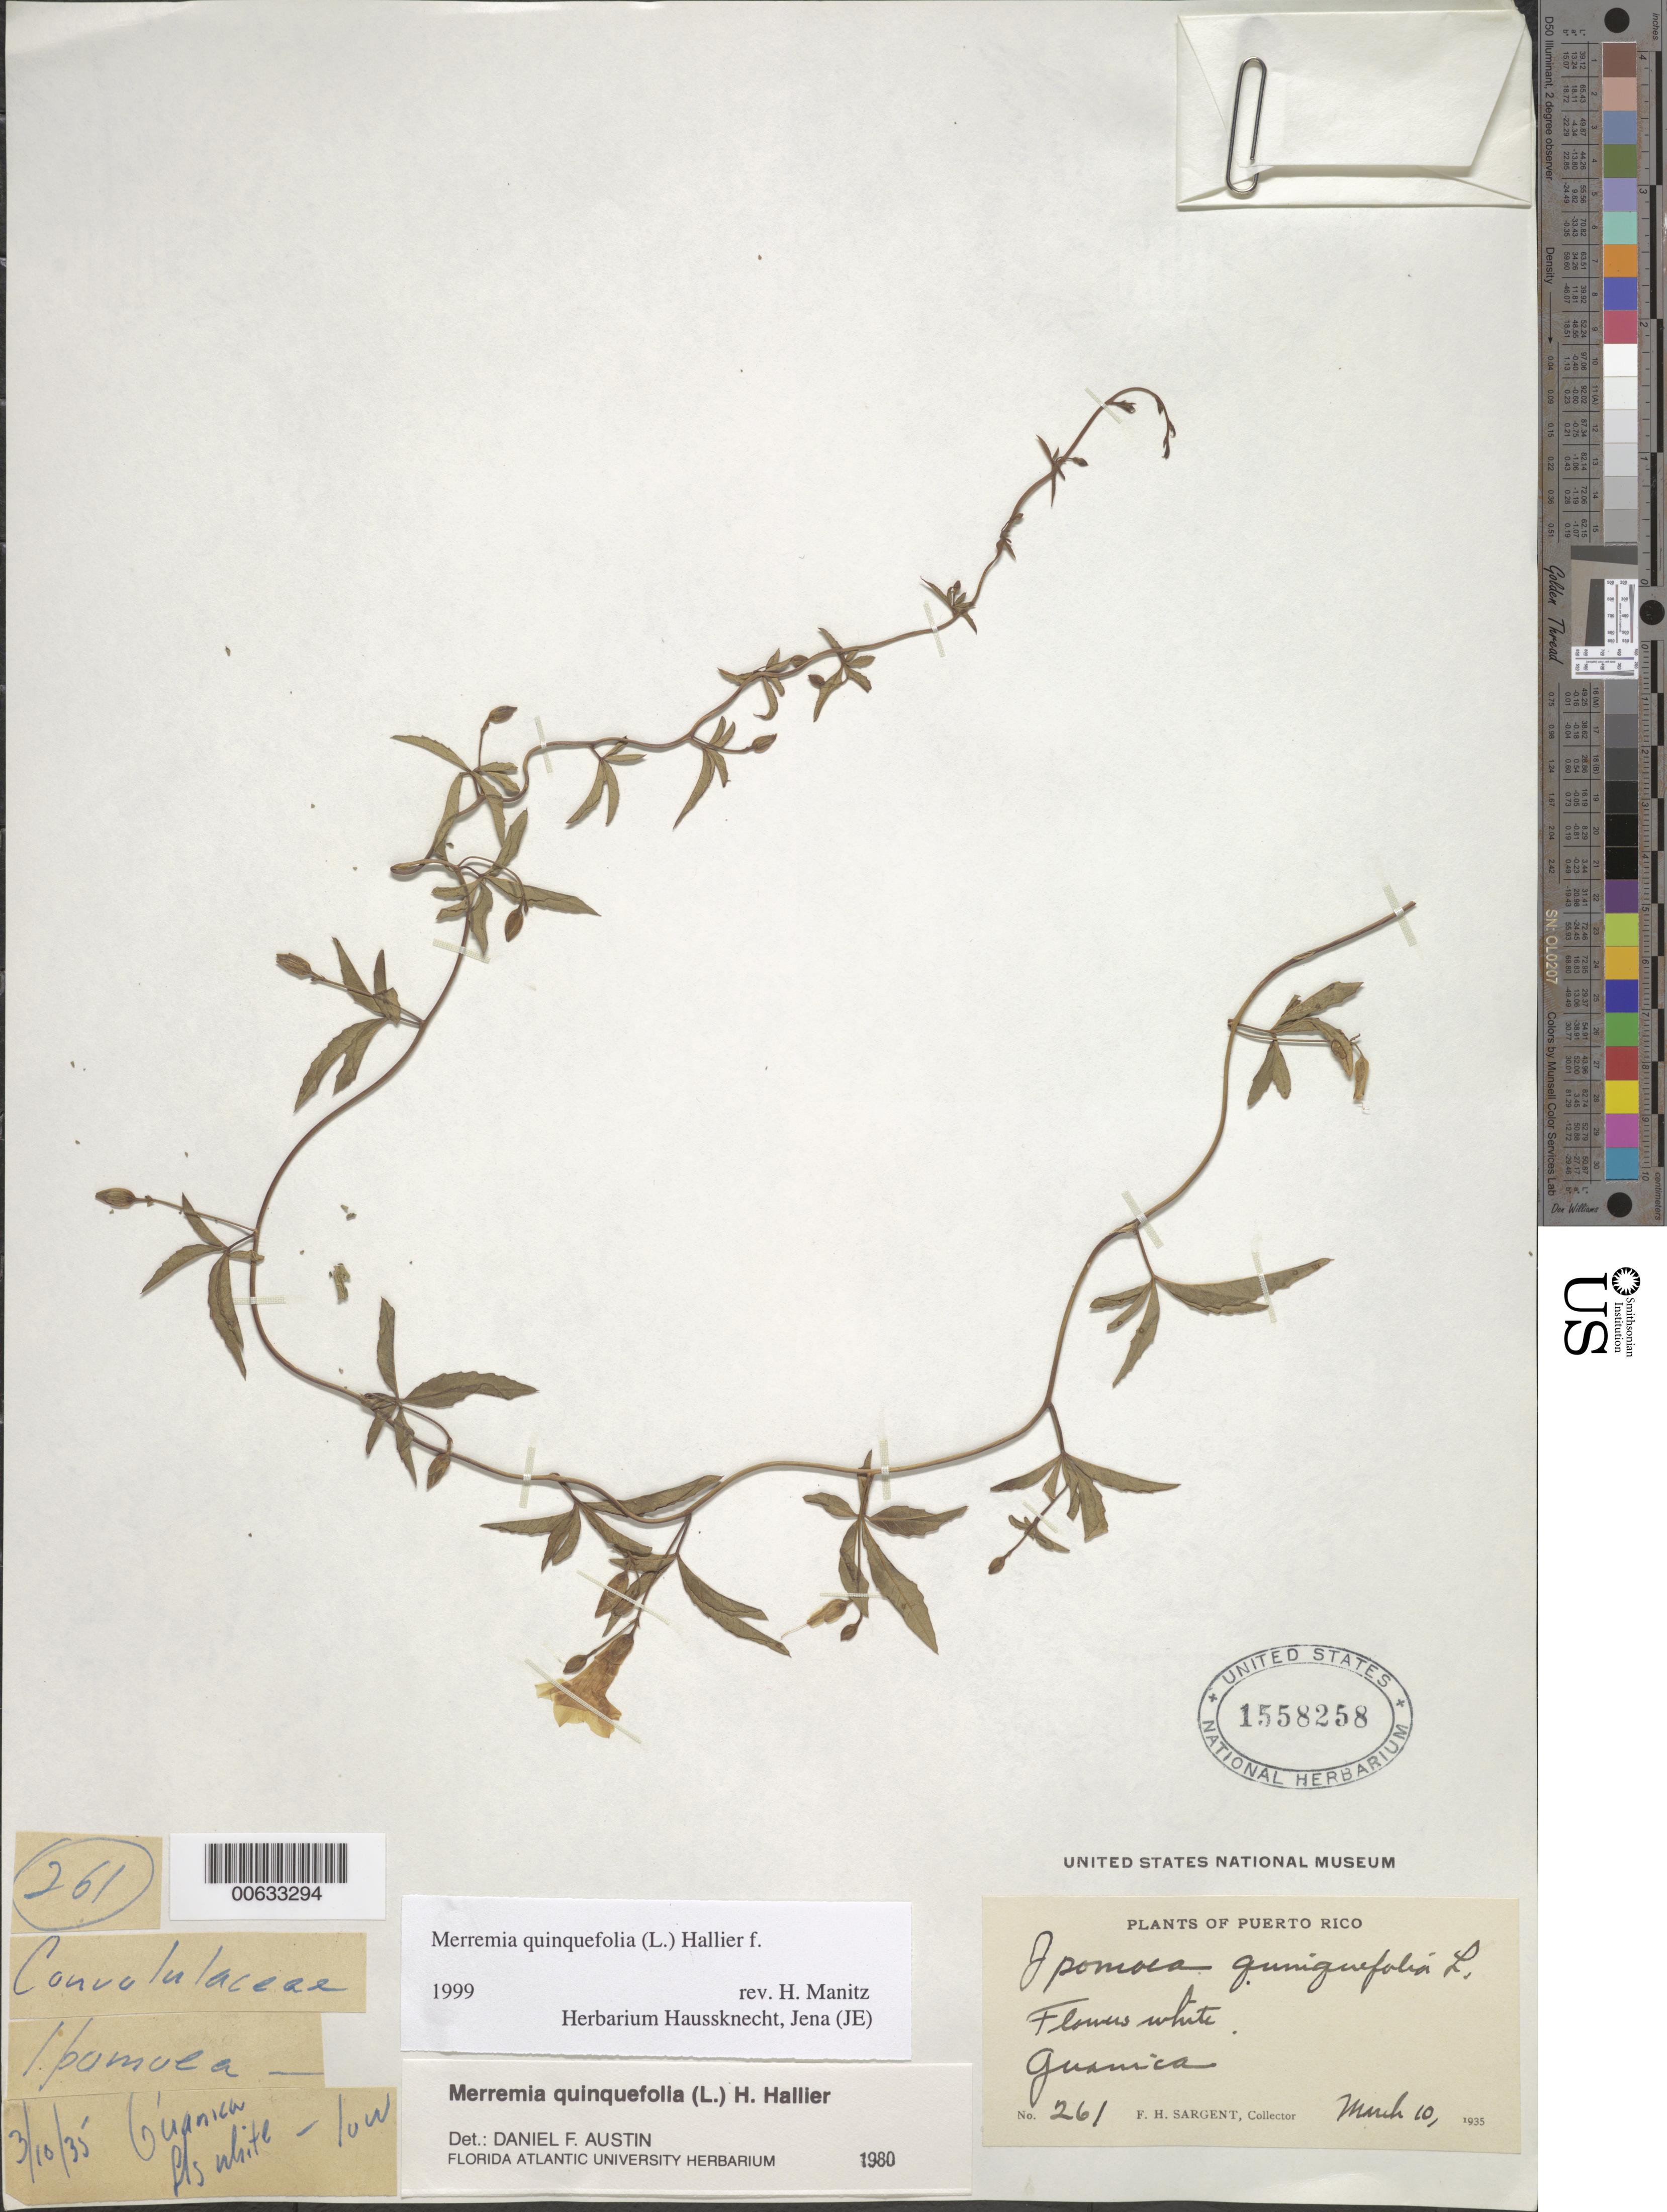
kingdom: Plantae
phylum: Tracheophyta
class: Magnoliopsida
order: Solanales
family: Convolvulaceae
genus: Distimake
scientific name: Distimake quinquefolius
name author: (L.) A. R. Simões & Staples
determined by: Strong, Mark T., (BOT), Smithsonian Institution - National Museum of Natural History (UNITED STATES)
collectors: F. H. Sargent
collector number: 261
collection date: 1935-03-10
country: Puerto Rico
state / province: Guánica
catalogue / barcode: US 1558258